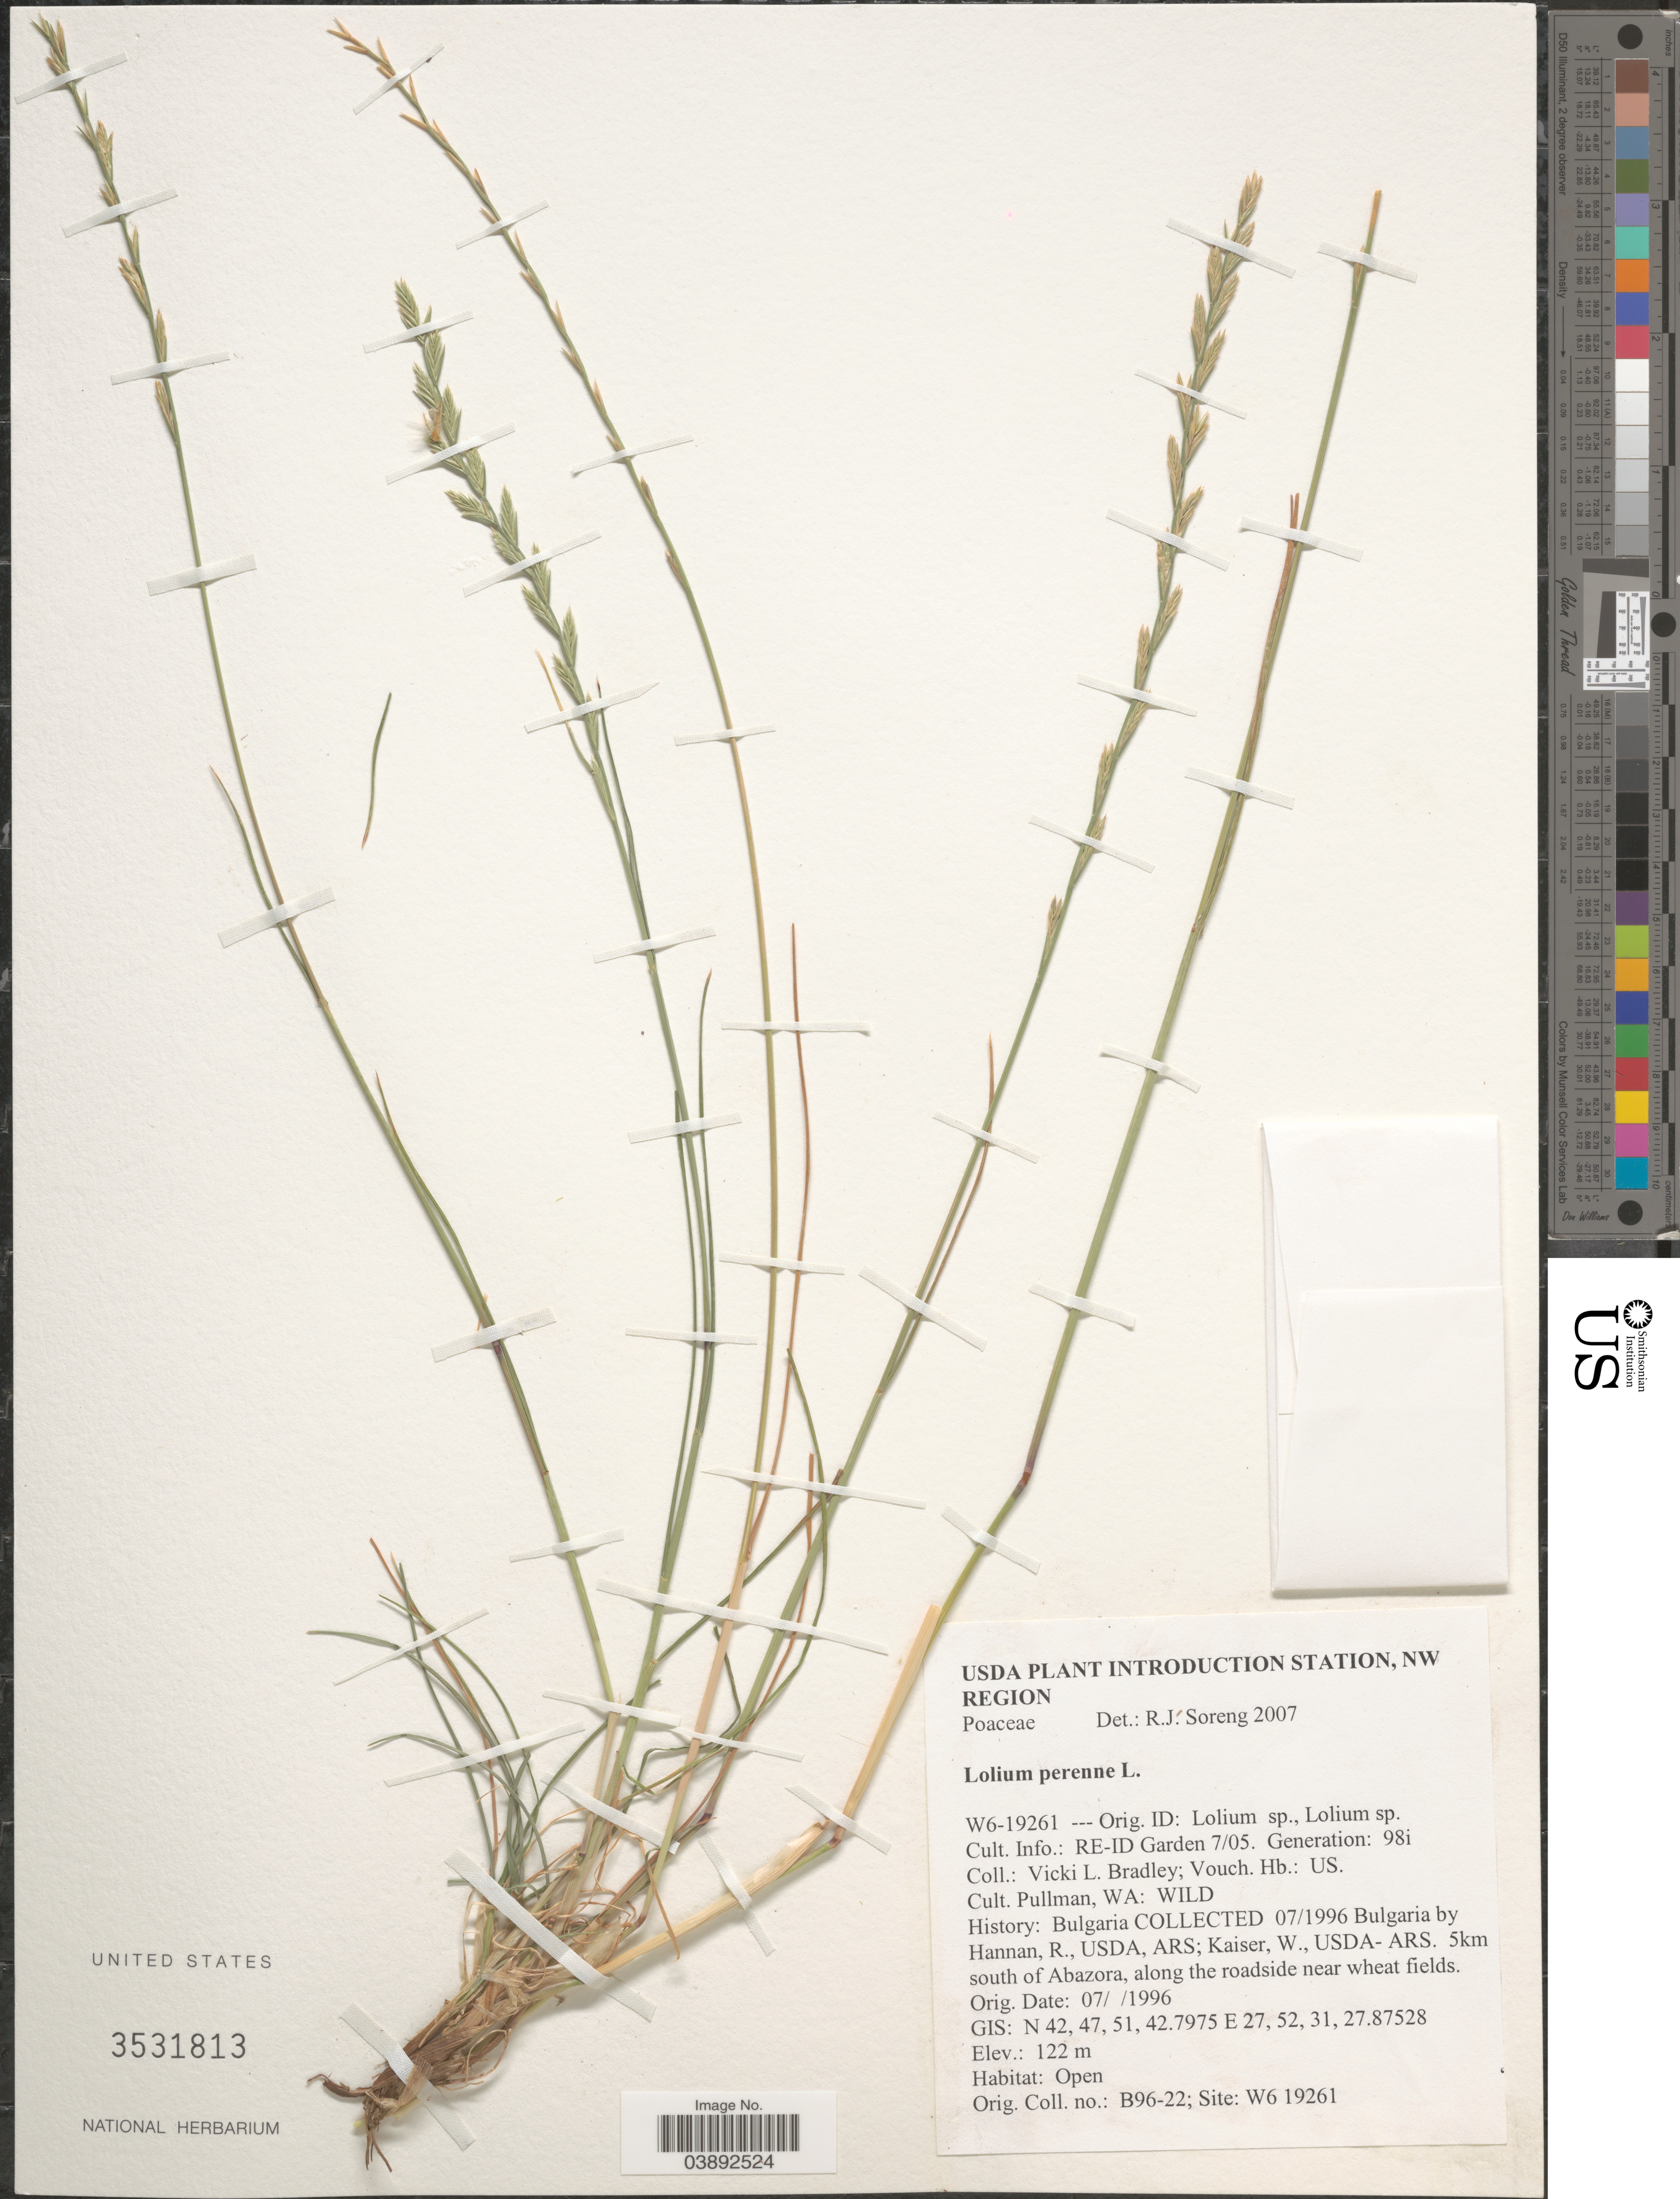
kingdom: Plantae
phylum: Tracheophyta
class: Liliopsida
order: Poales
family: Poaceae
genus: Lolium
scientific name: Lolium perenne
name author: L.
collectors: V. Bradley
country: United States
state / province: Washington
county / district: Whitman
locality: RE-ID Garden 7/05. Pullman.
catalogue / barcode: US 3531813